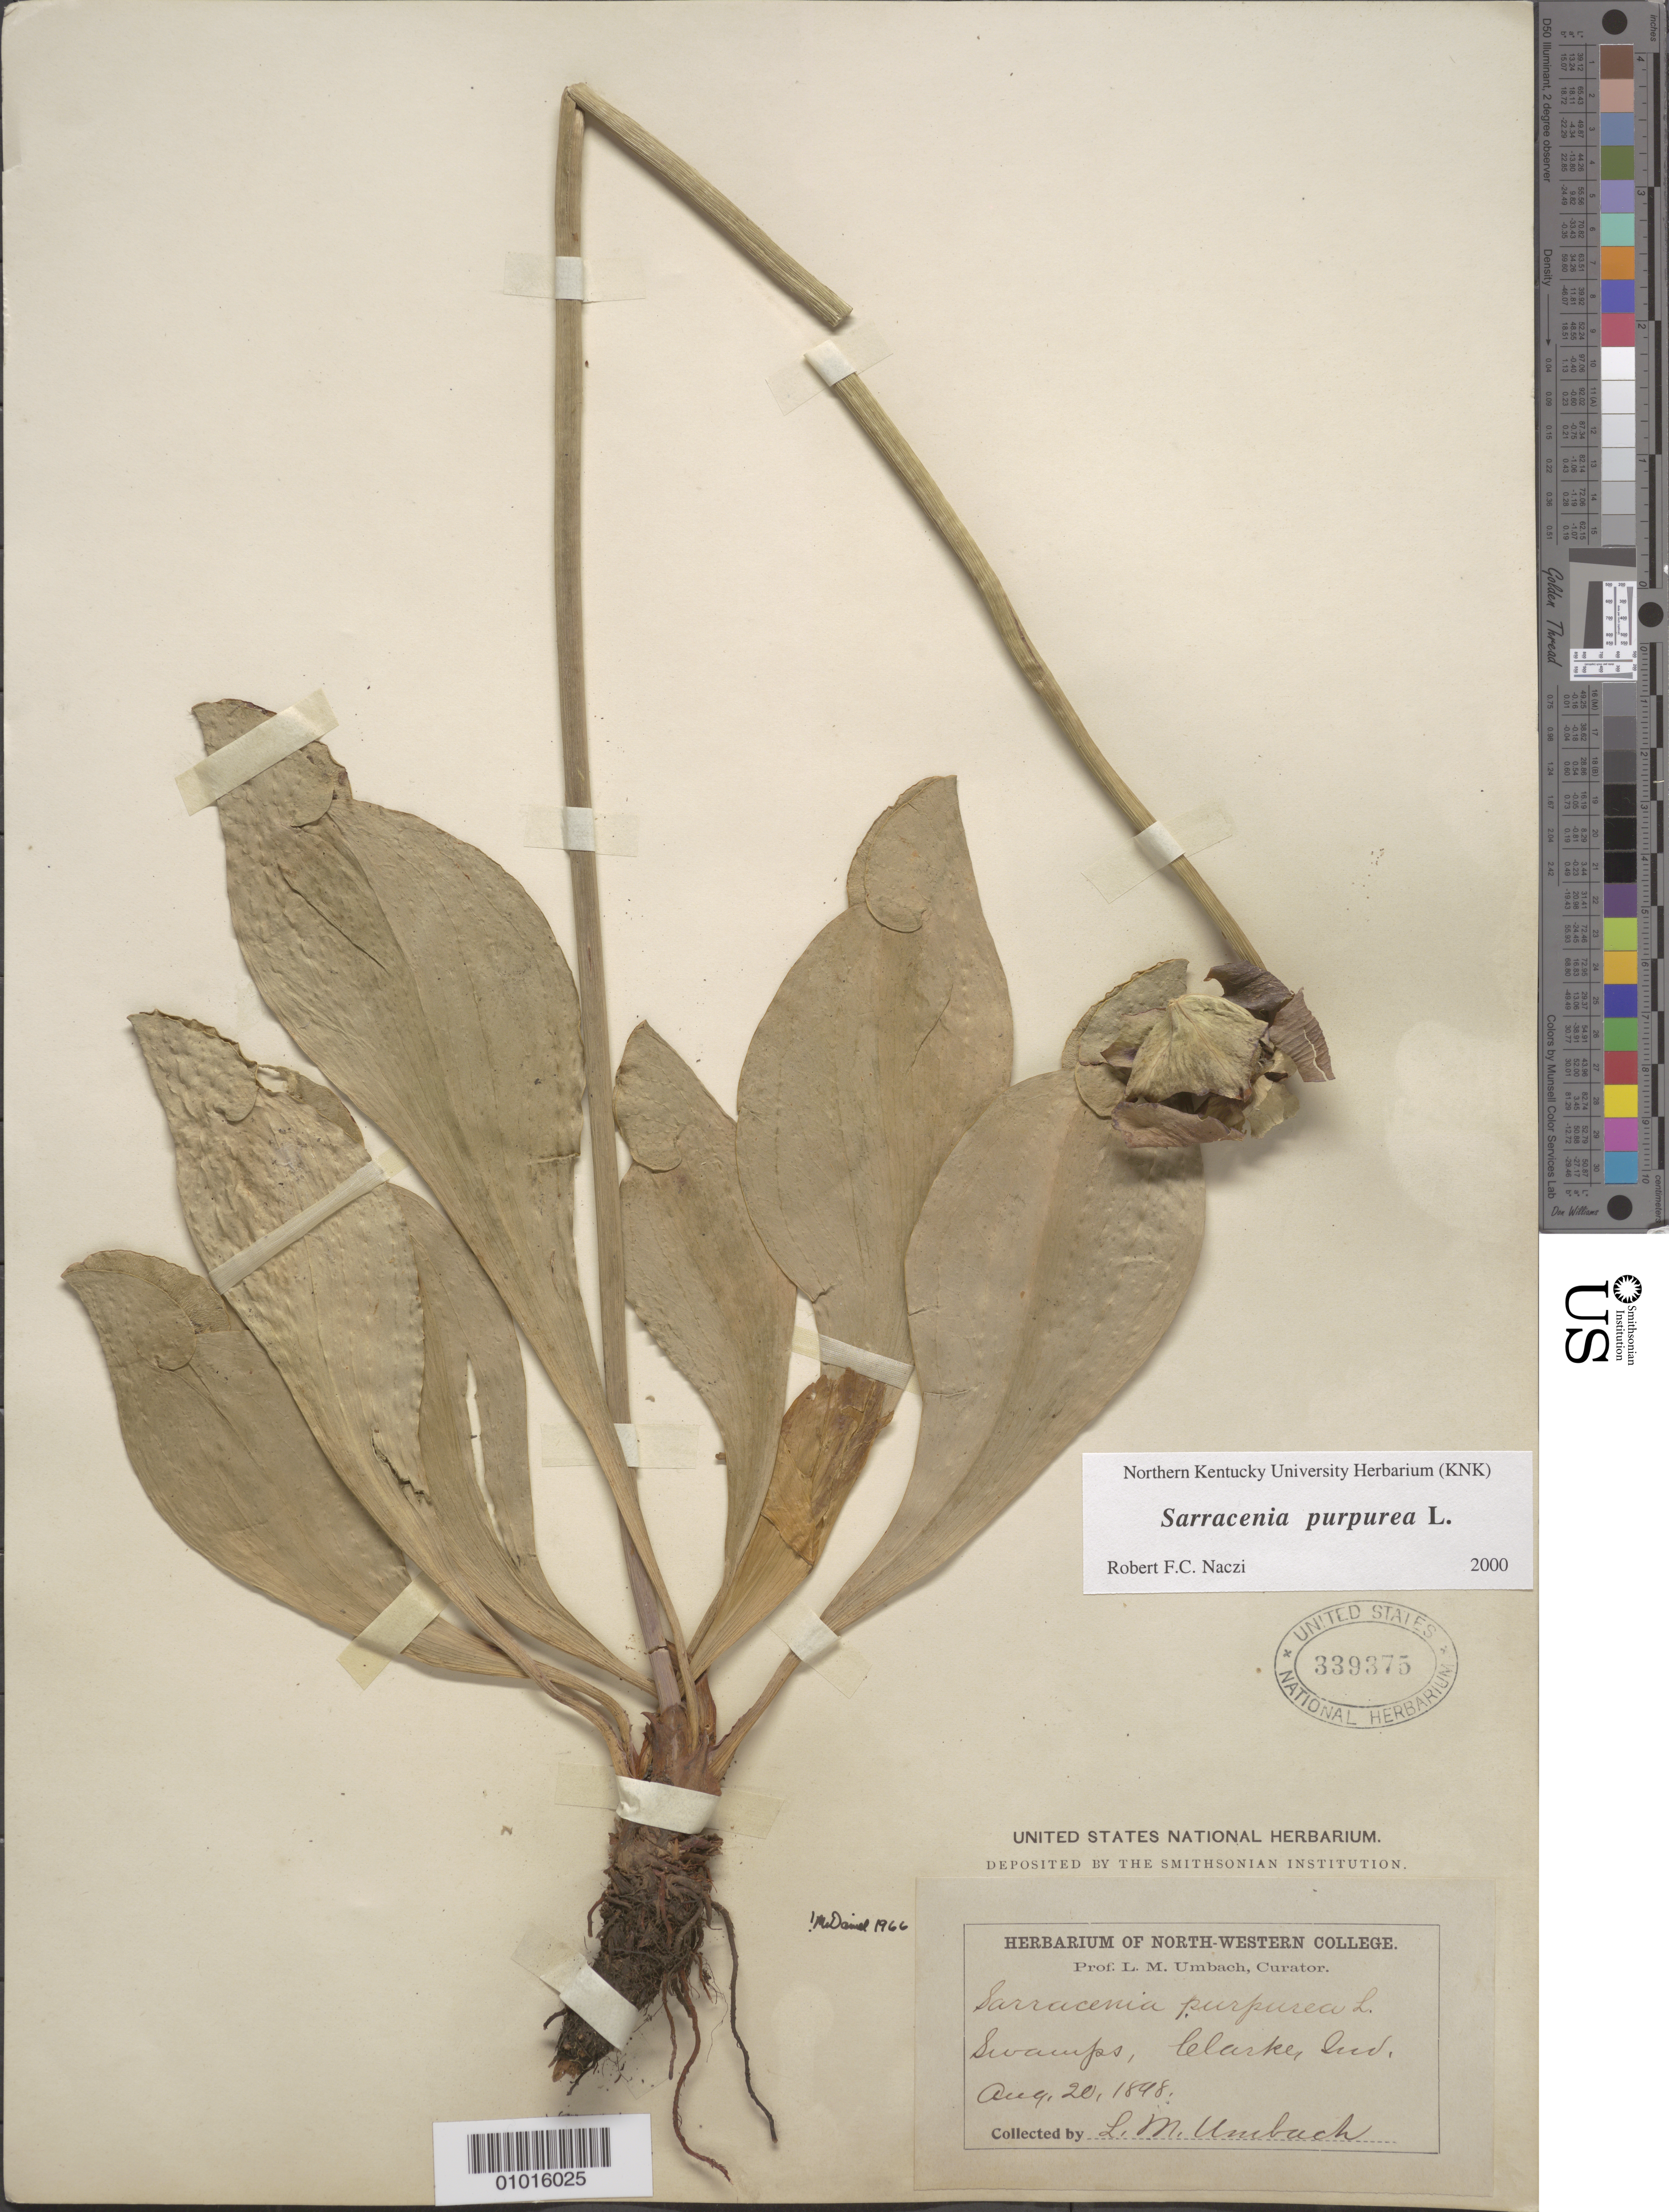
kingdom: Plantae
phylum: Tracheophyta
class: Magnoliopsida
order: Ericales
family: Sarraceniaceae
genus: Sarracenia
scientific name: Sarracenia purpurea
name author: L.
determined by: Naczi, R. F. C.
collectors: L. M. Umbach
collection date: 1898-08-20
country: United States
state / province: Indiana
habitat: Swamps